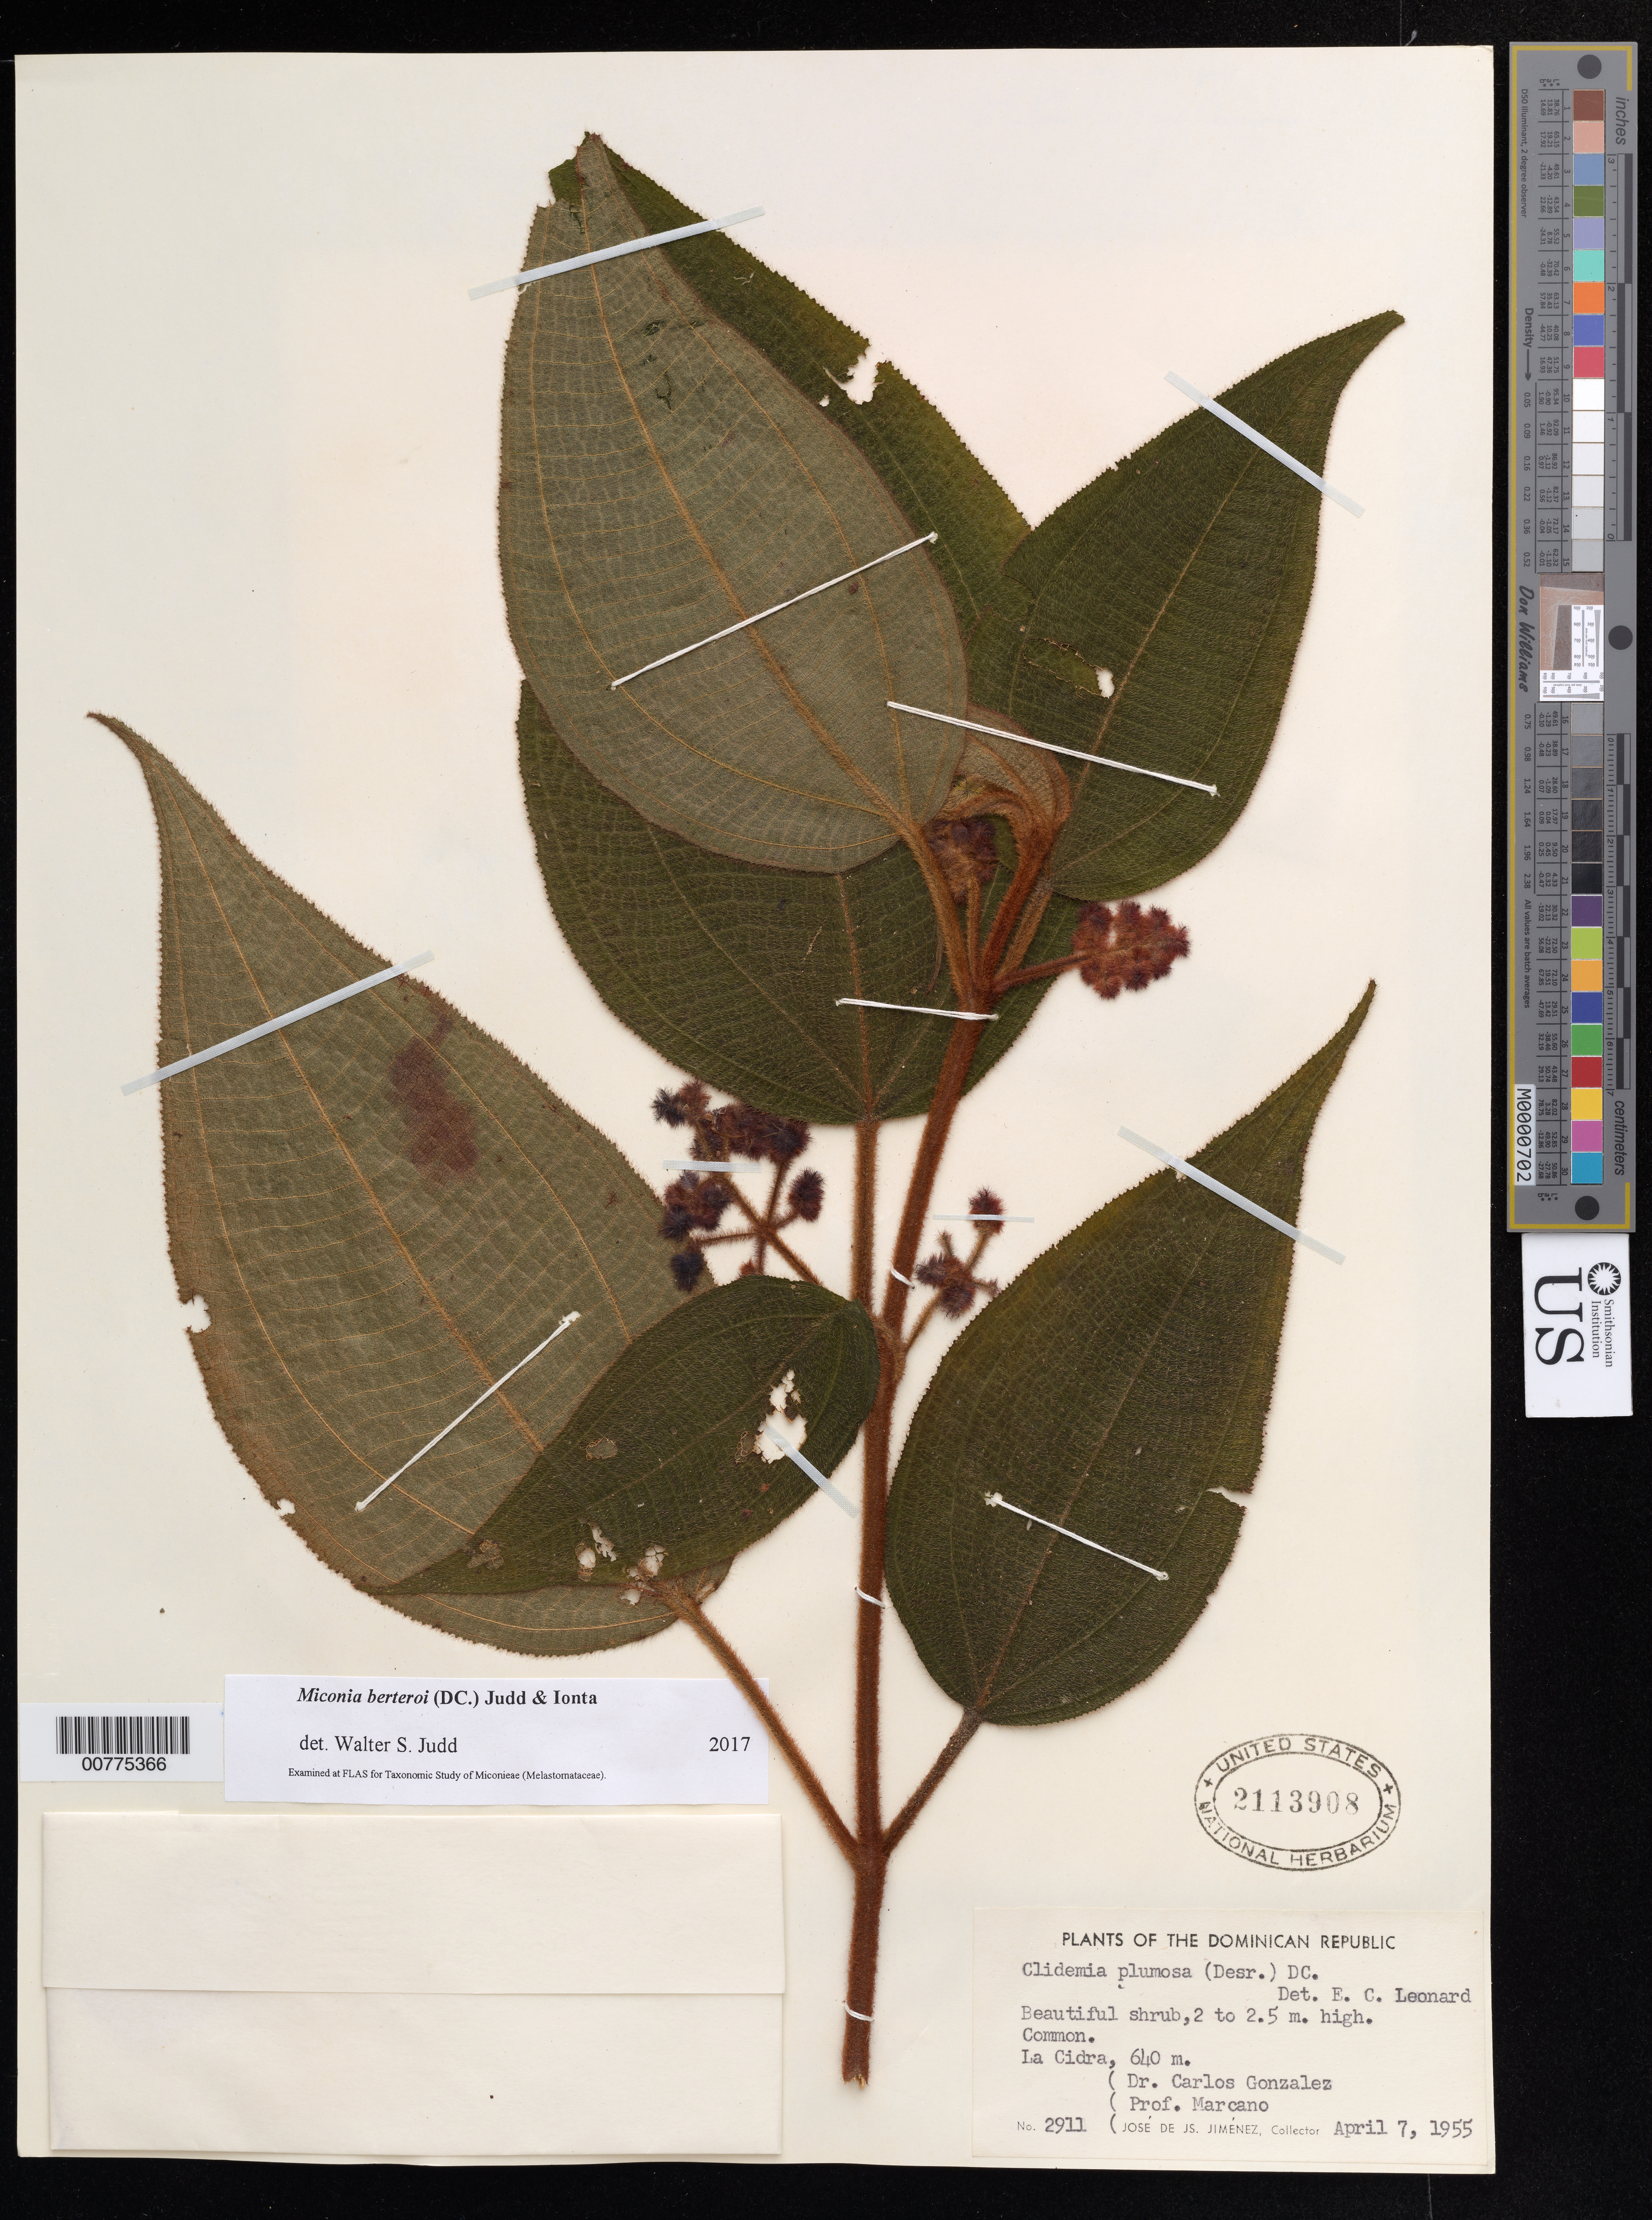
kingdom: Plantae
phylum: Tracheophyta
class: Magnoliopsida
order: Myrtales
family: Melastomataceae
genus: Miconia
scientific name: Miconia berteroi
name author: (DC.) Judd & Ionta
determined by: Judd, Walter S.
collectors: C. Gonzalez, E. J. Marcano F. & J. J. Jiménez Almonte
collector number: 2911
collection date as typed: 07 Apr 1955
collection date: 1955-04-07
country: Dominican Republic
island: Hispaniola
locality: La Cidra.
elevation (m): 640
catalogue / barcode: US 2113908